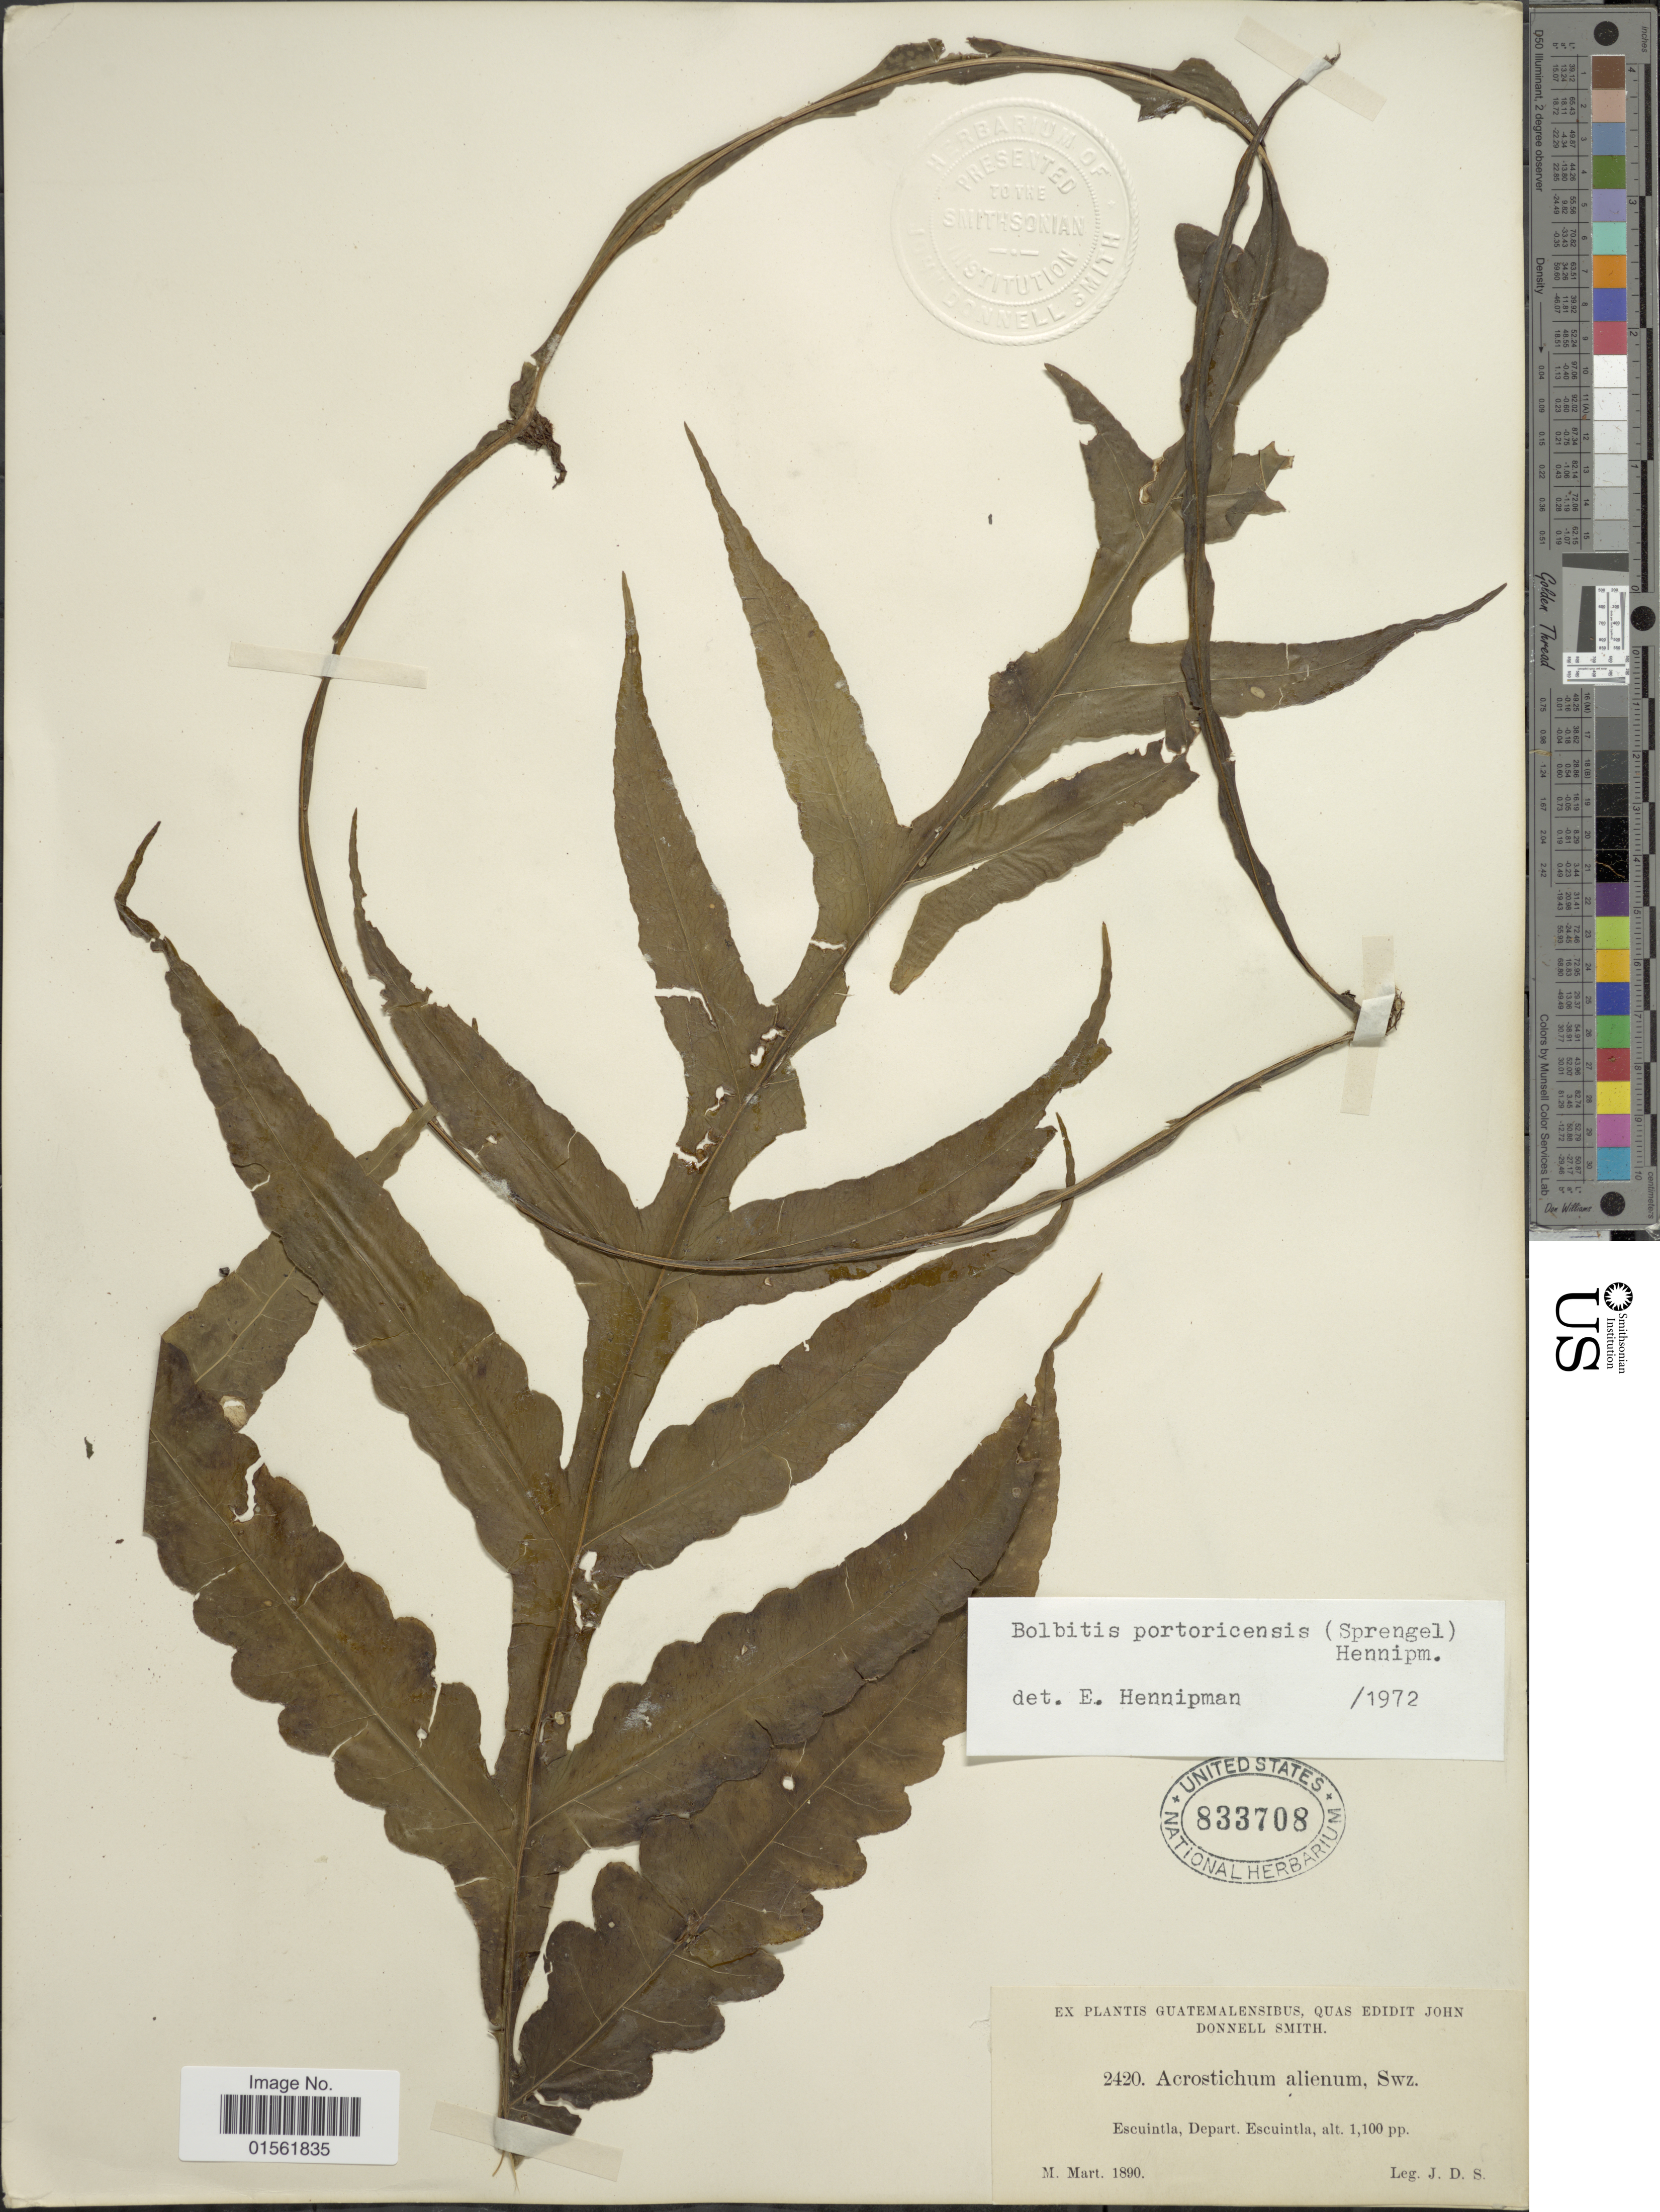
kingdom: Plantae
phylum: Tracheophyta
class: Polypodiopsida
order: Polypodiales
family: Dryopteridaceae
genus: Bolbitis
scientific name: Bolbitis portoricensis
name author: (Spreng.) Hennipman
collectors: J. Donnell Smith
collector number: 2420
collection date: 1890-03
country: Guatemala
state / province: Escuintla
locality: Escuintla, Depart. Escuintla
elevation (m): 335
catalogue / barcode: US 833708